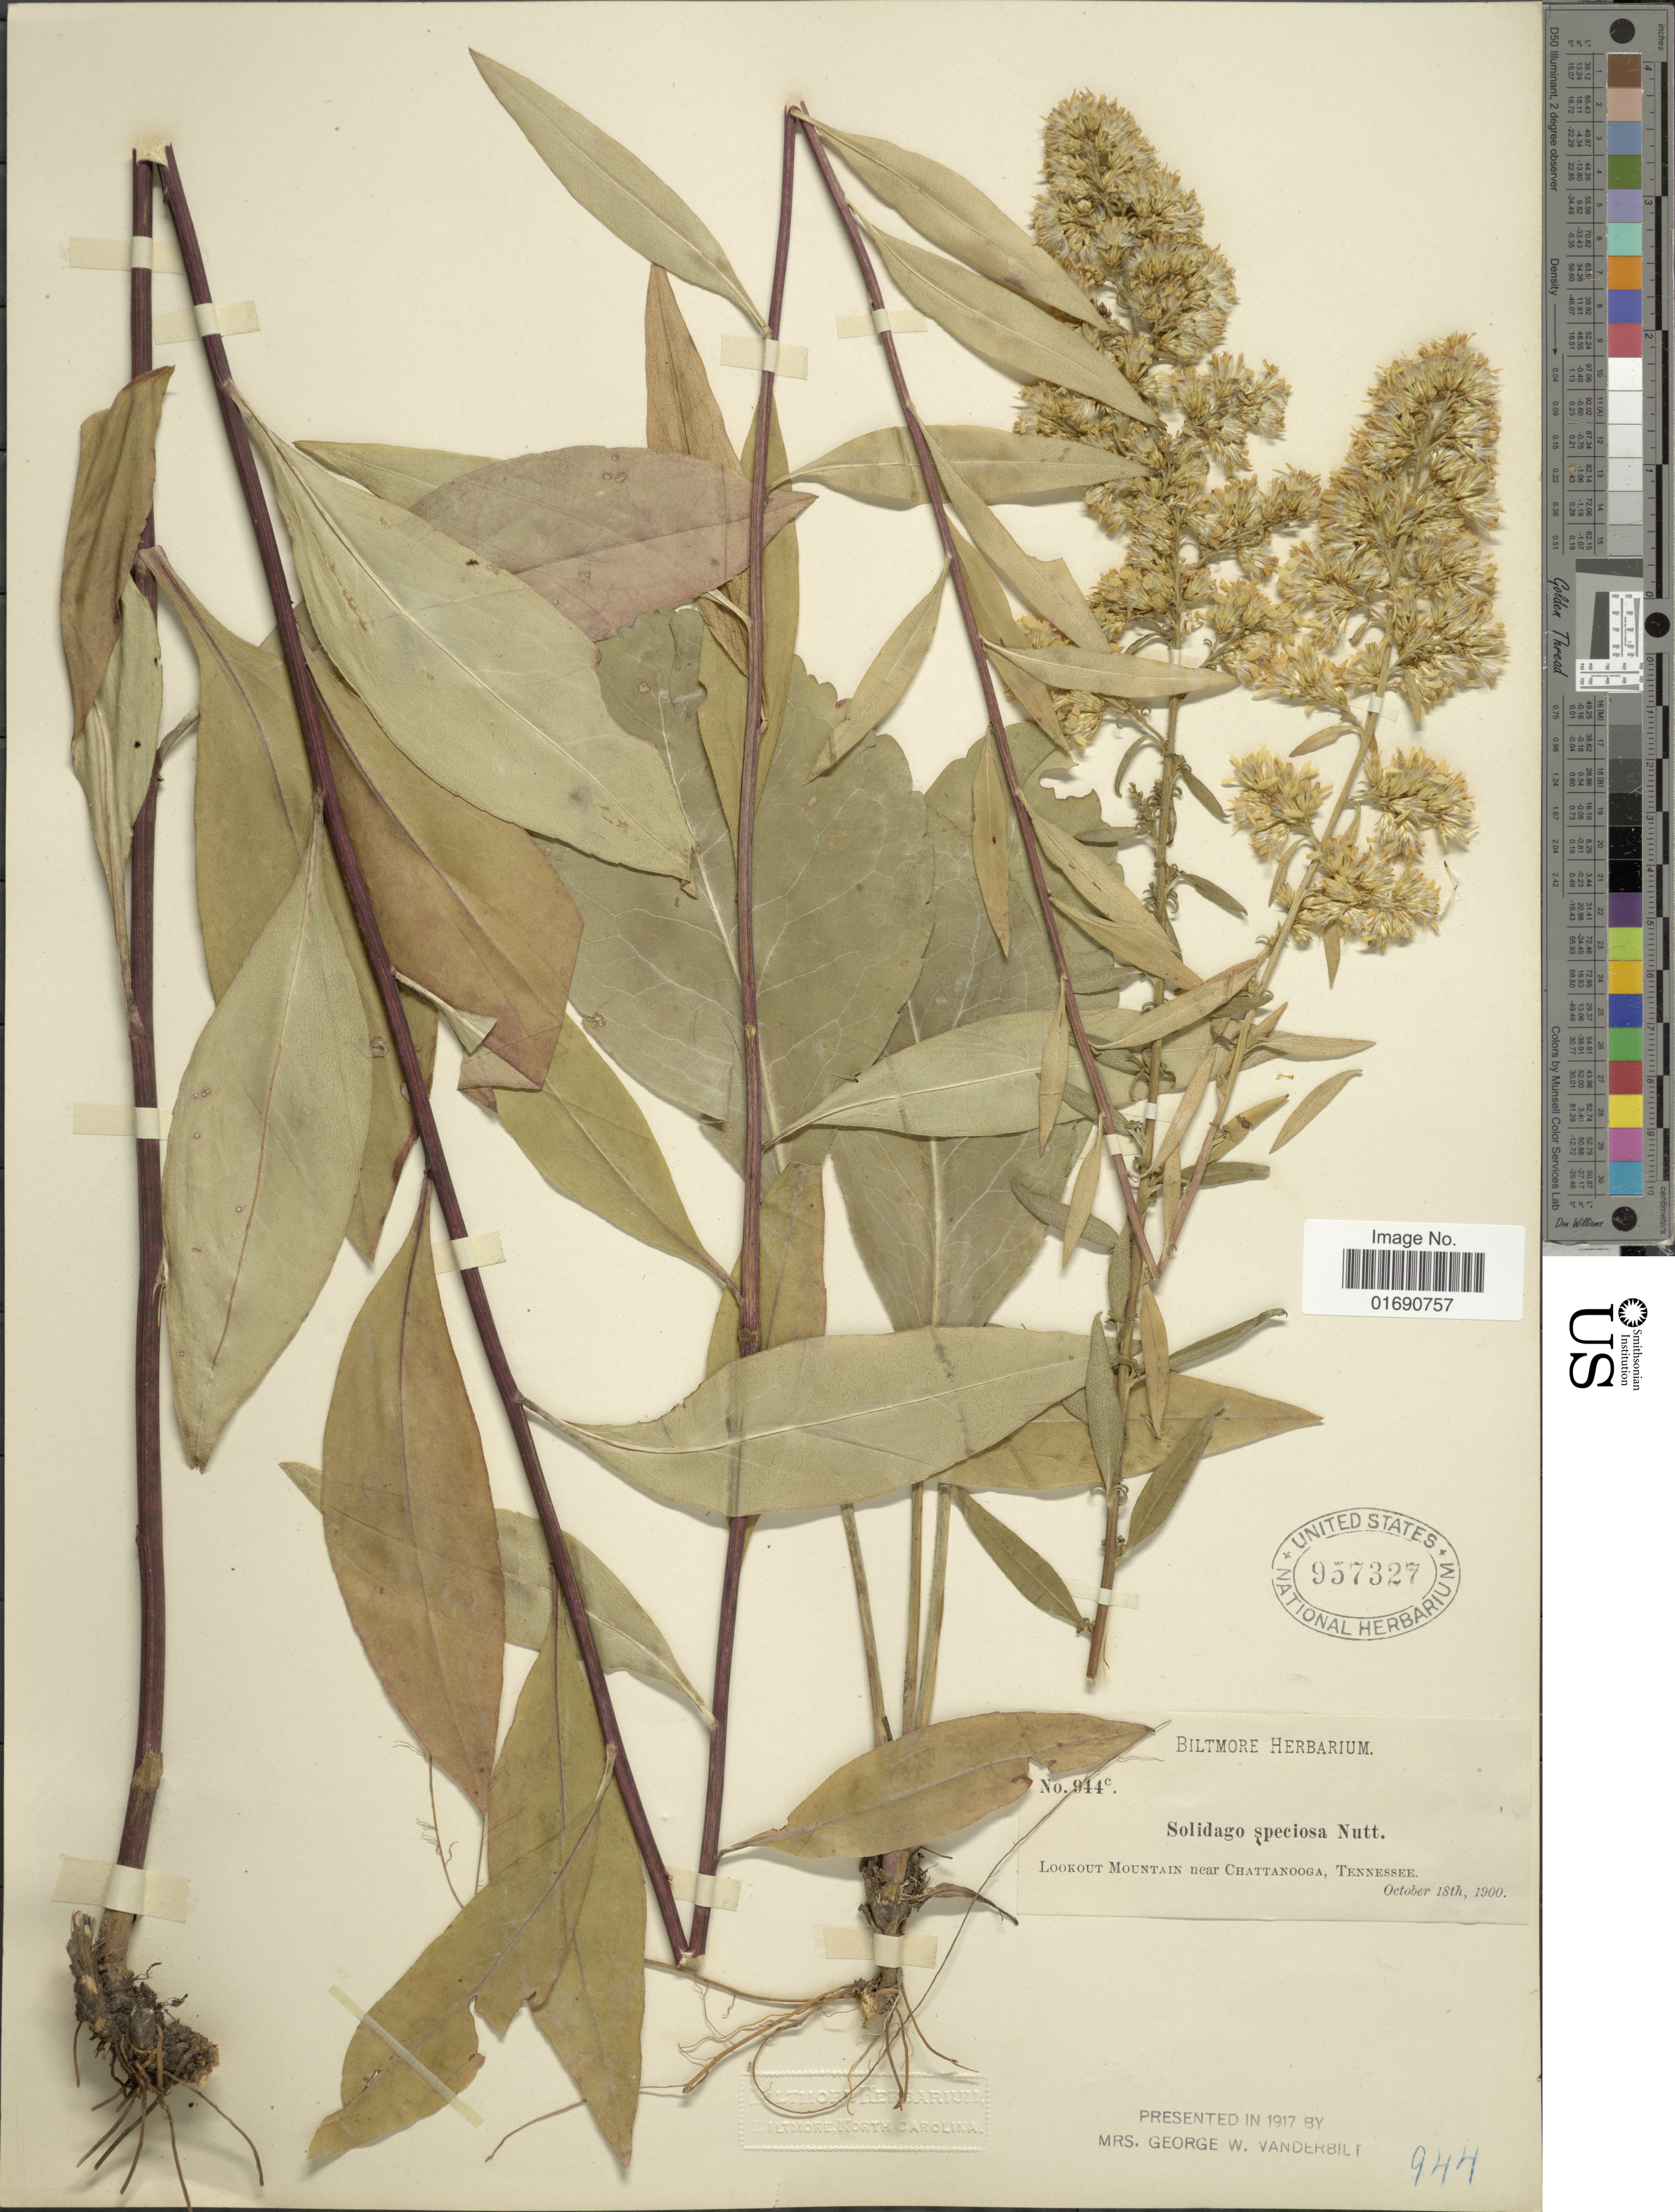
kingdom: Plantae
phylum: Tracheophyta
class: Magnoliopsida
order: Asterales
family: Asteraceae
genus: Solidago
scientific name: Solidago speciosa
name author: Nutt.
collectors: ex herb. Biltmore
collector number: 944c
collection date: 1900-10-18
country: United States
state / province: Tennessee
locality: Lookout Mountain near Chattanooga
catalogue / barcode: US 957327